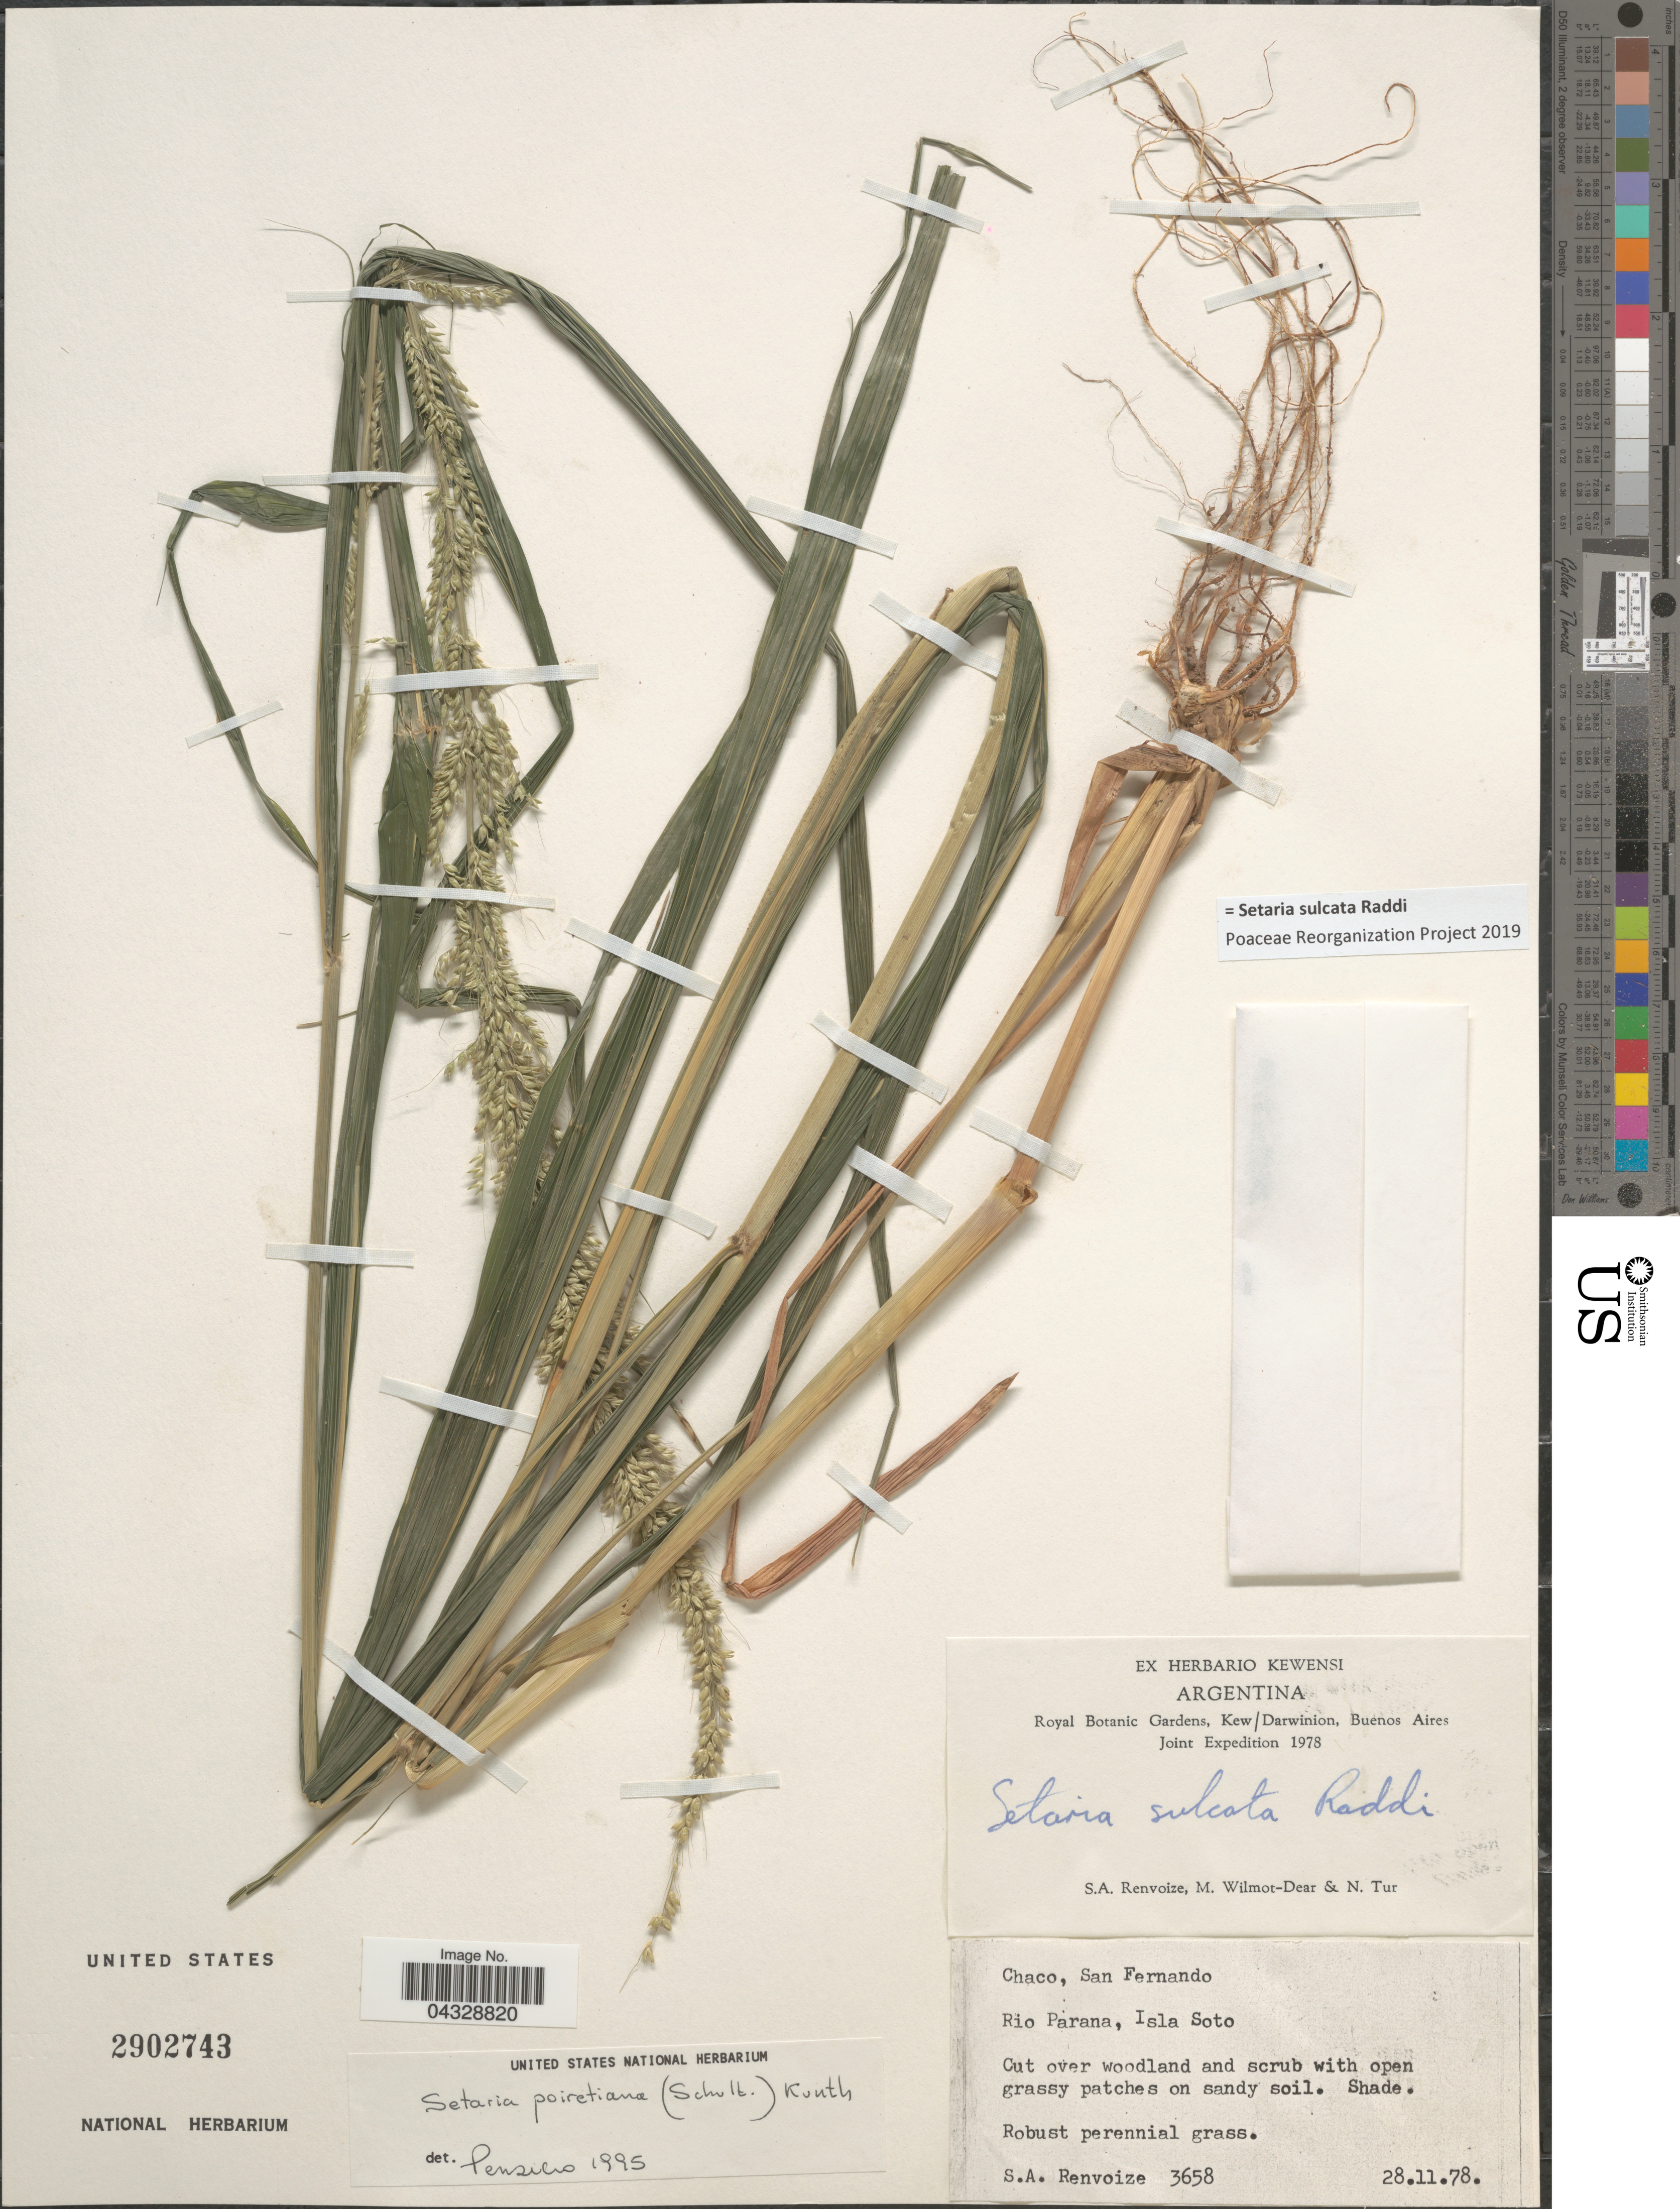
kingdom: Plantae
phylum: Tracheophyta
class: Liliopsida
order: Poales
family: Poaceae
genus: Setaria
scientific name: Setaria sulcata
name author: Raddi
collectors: S. A. Renvoize, M. Wilmot-Dear & N. Tur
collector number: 3658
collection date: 1978-11-28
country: Argentina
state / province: Chaco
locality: Royal Botanic Gardens, Kew/Darwinion, Buenos Aires Joint Expedition 1978. San Fernando. Rio Parana, Isla Soto.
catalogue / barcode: US 2902743